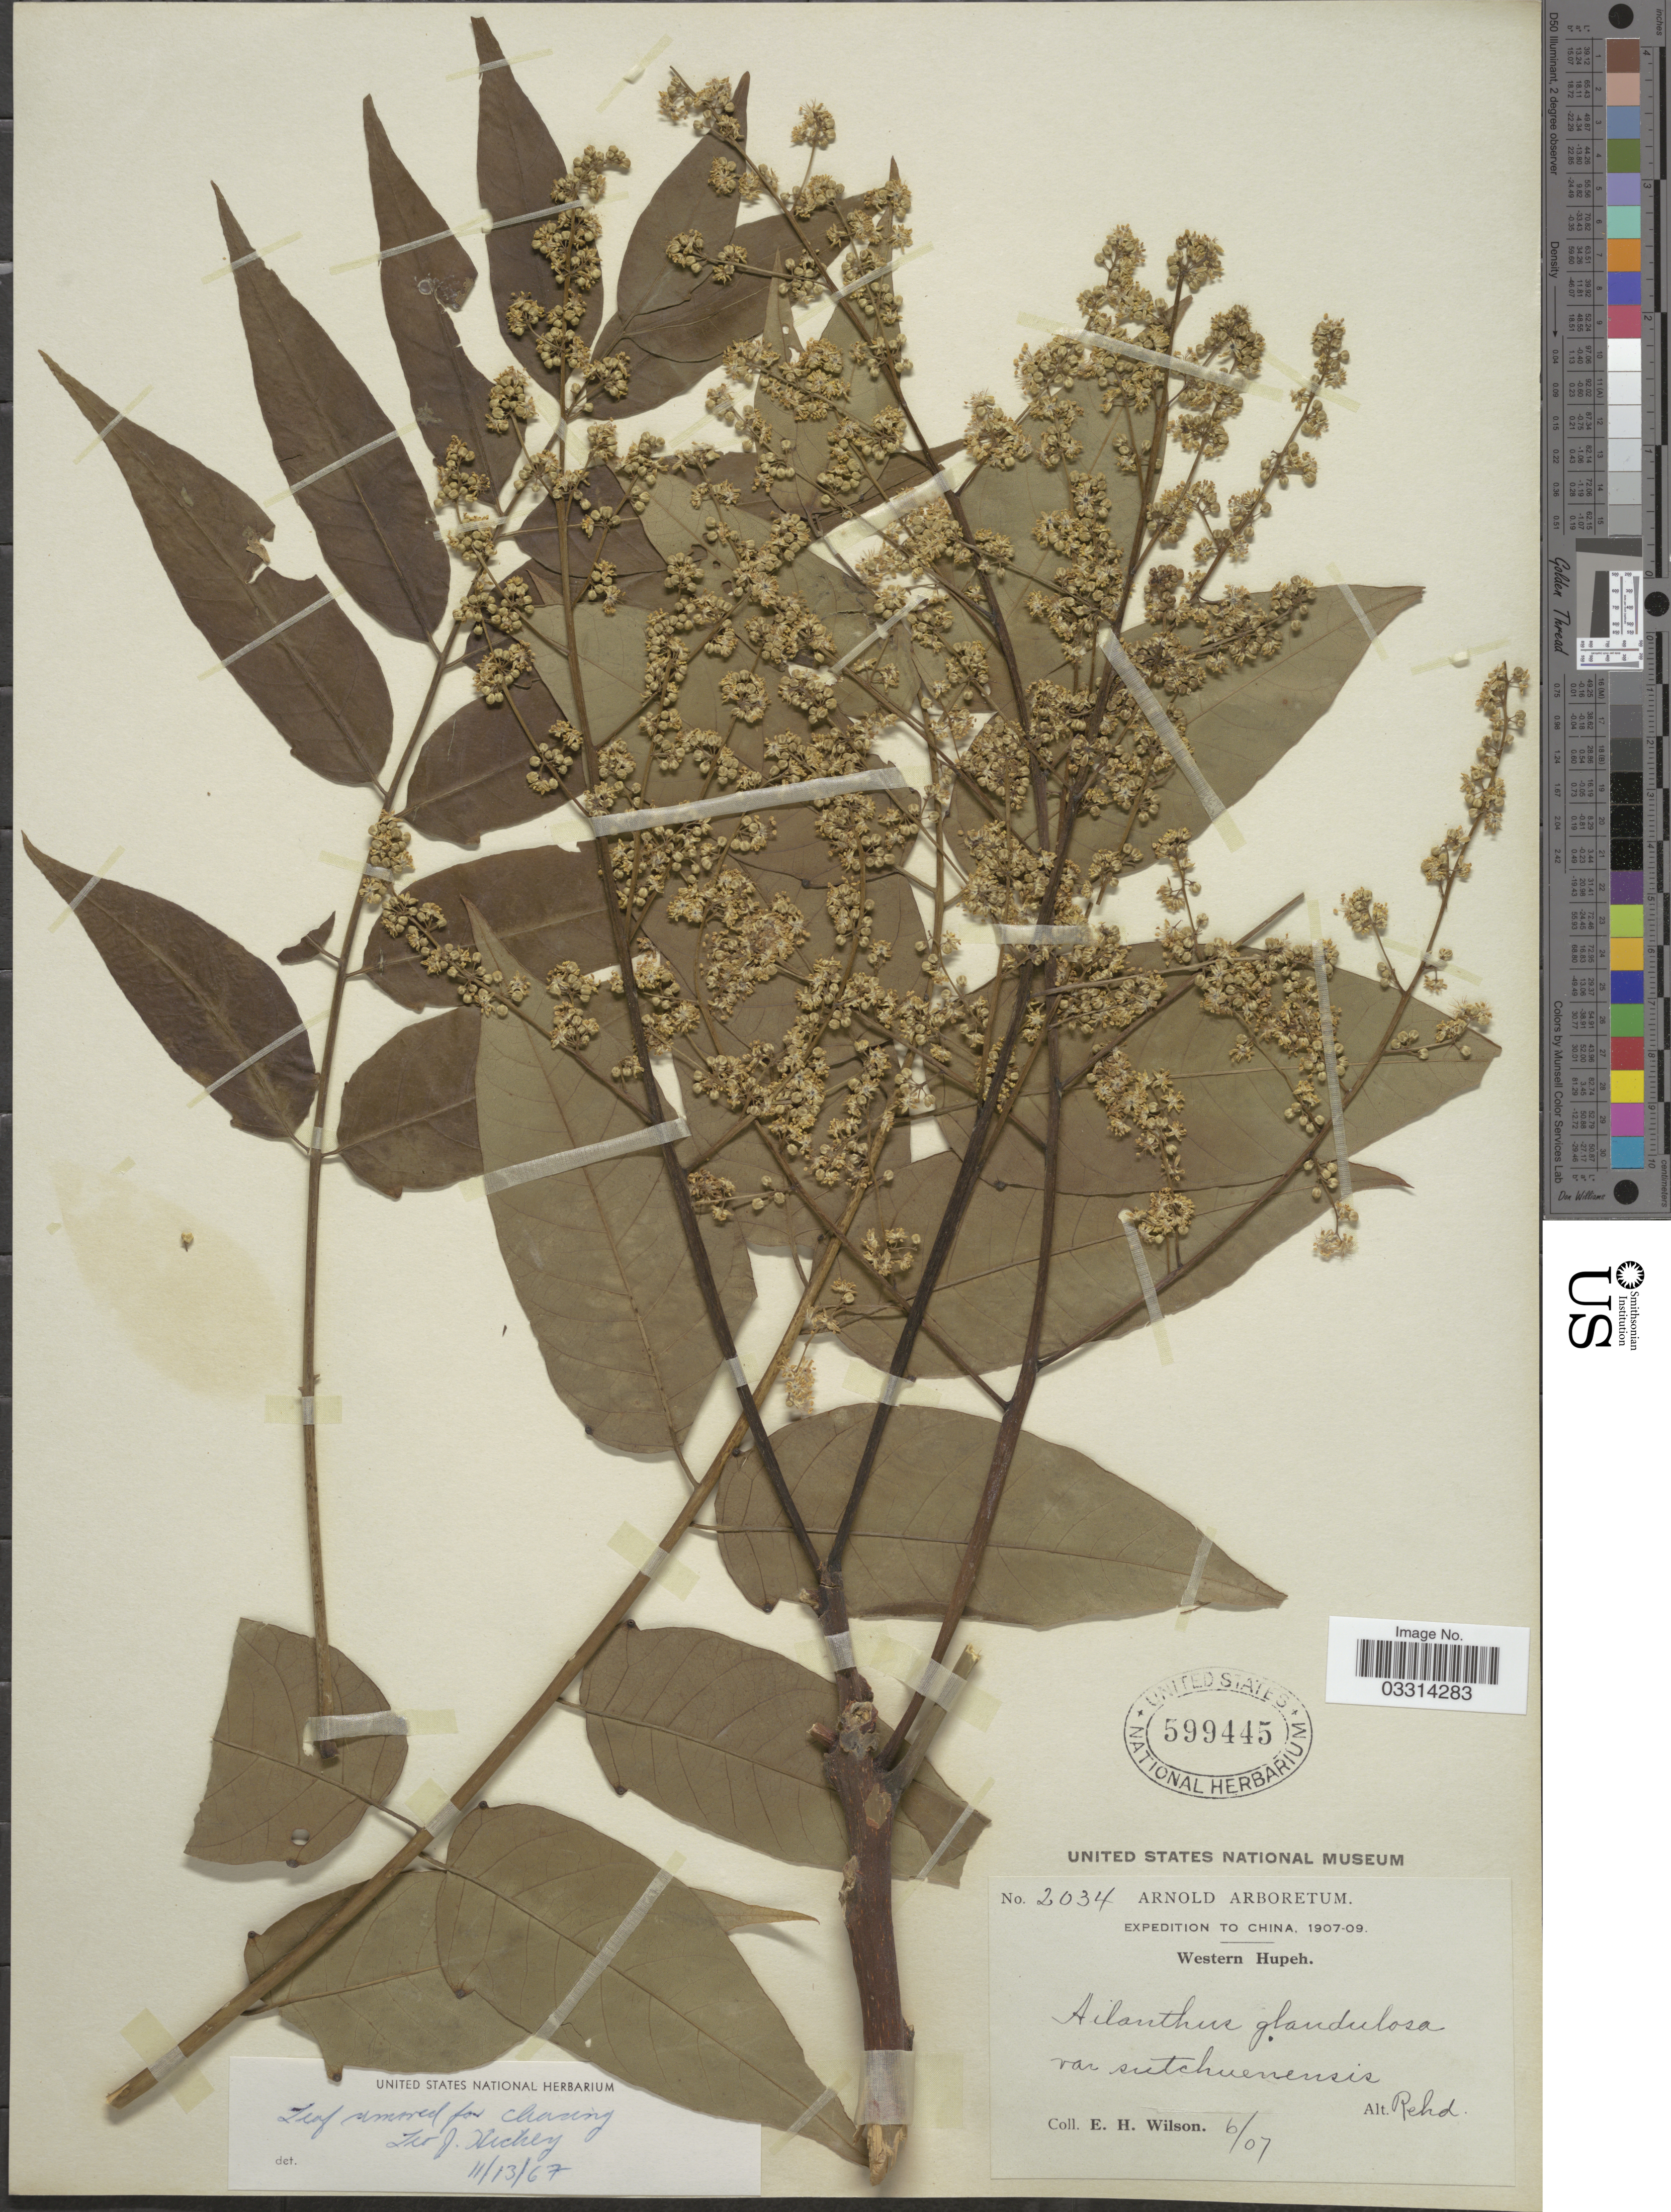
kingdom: Plantae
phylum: Tracheophyta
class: Magnoliopsida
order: Sapindales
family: Simaroubaceae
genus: Ailanthus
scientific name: Ailanthus sutchuensis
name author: Dode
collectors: E. Wilson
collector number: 2034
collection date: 1907-06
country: China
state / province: Hubei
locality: Western Hupeh.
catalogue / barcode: US 599445